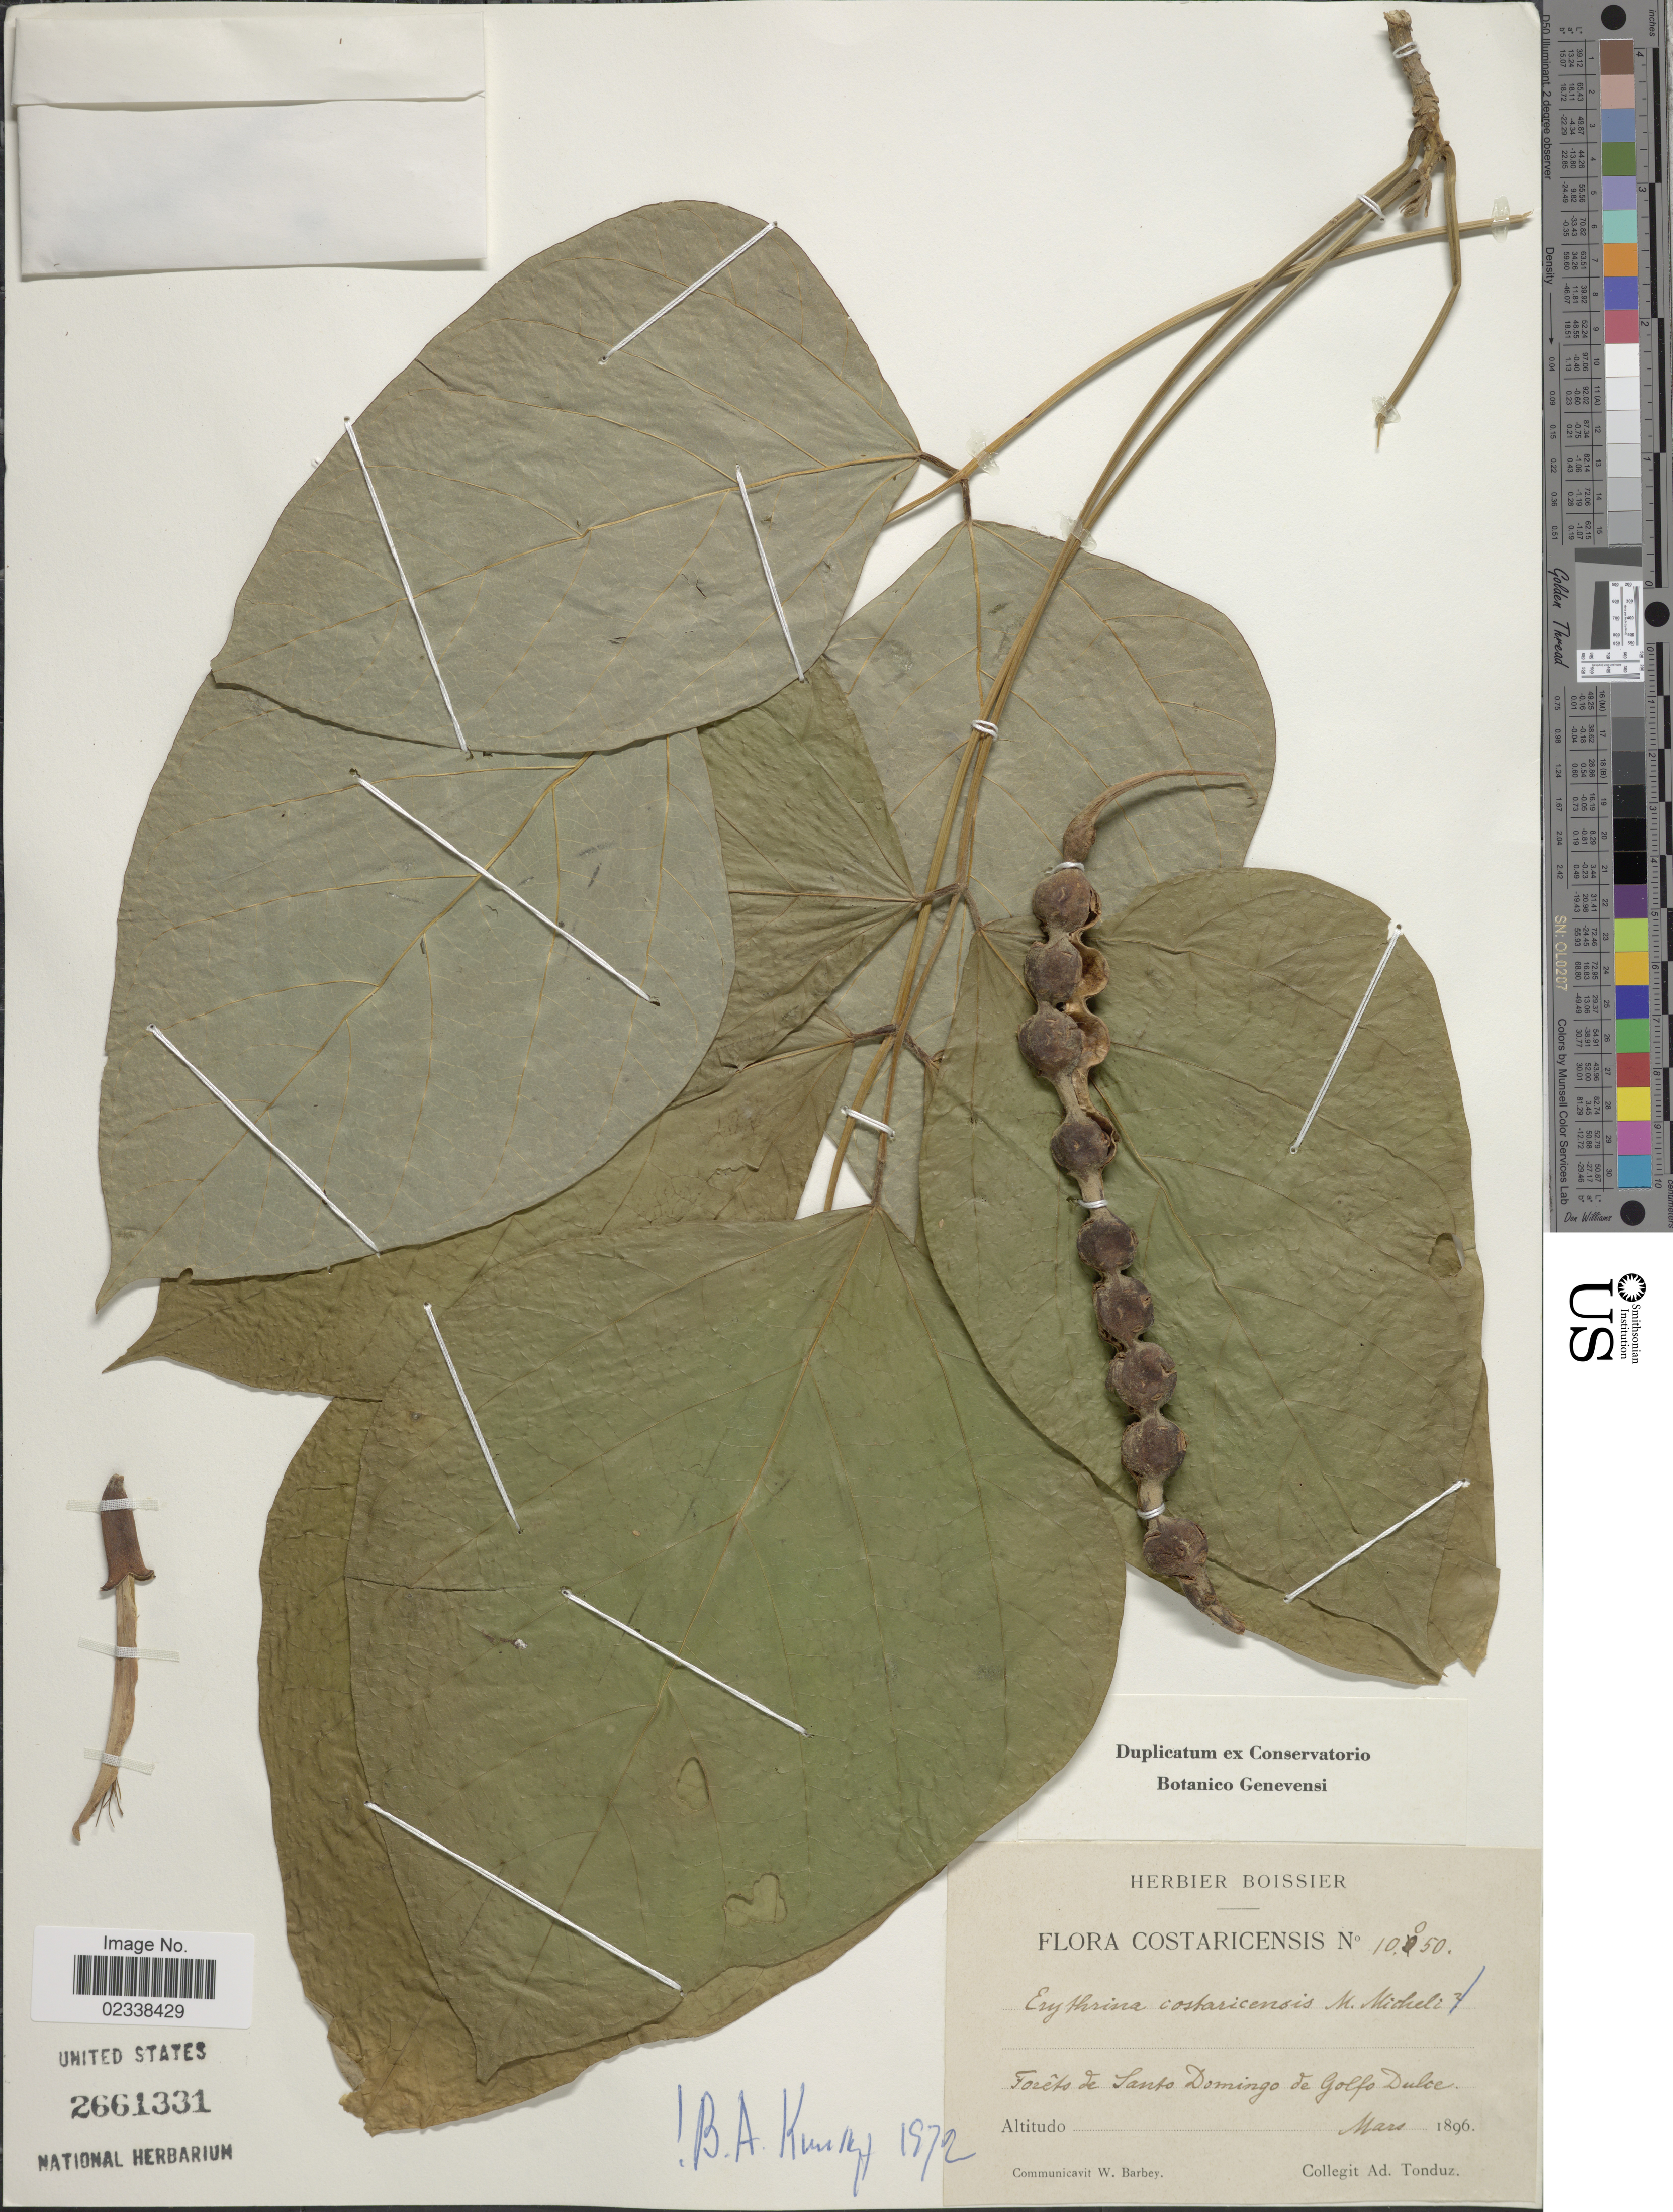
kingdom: Plantae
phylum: Tracheophyta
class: Magnoliopsida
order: Fabales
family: Fabaceae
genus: Erythrina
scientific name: Erythrina costaricensis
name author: Micheli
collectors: A. Tonduz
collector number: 10050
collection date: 1896-03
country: Costa Rica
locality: Forets de Santo Domingo de Golfo Dulce.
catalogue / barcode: US 2661331